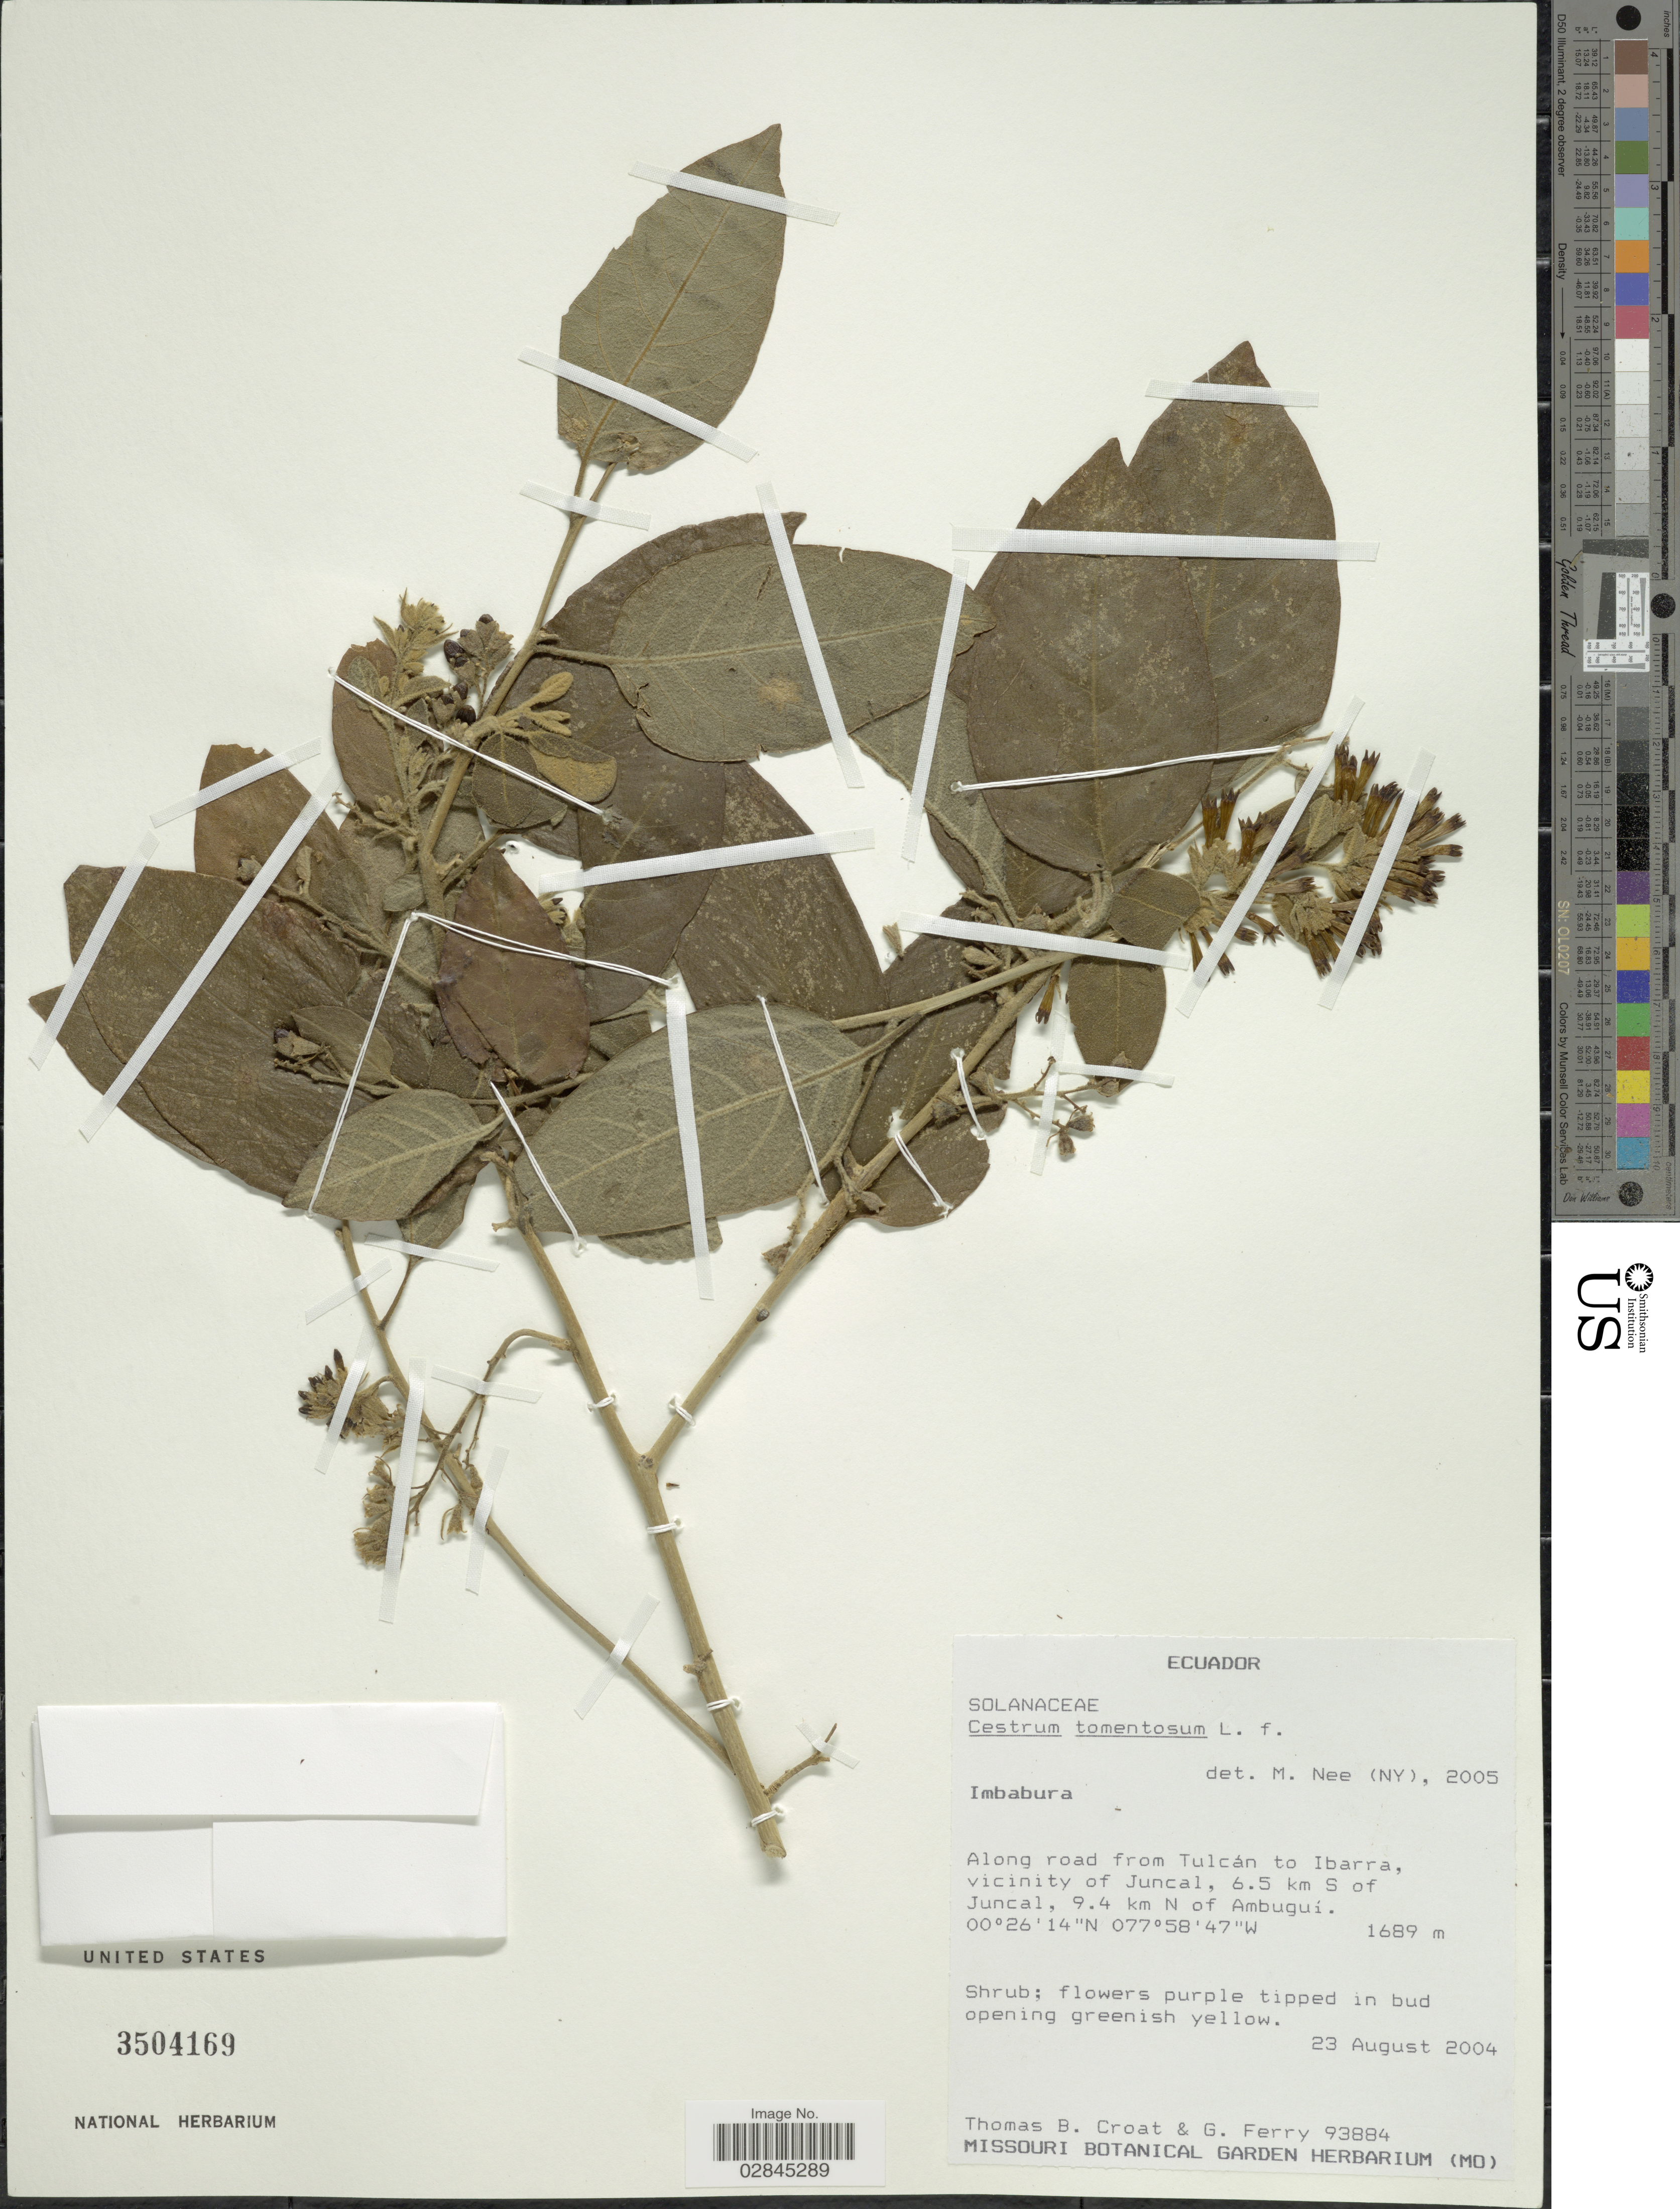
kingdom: Plantae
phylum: Tracheophyta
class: Magnoliopsida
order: Solanales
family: Solanaceae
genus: Cestrum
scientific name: Cestrum tomentosum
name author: L. f.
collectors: T. B. Croat & G. Ferry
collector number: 93884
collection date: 2004-08-23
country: Ecuador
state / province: Imbabura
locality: Along road from Tulcán to Ibarra, vicinity of Juncal, 6.5 km S of Juncal, 9.4 km N of Ambuguí.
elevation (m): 1689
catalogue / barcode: US 3504169